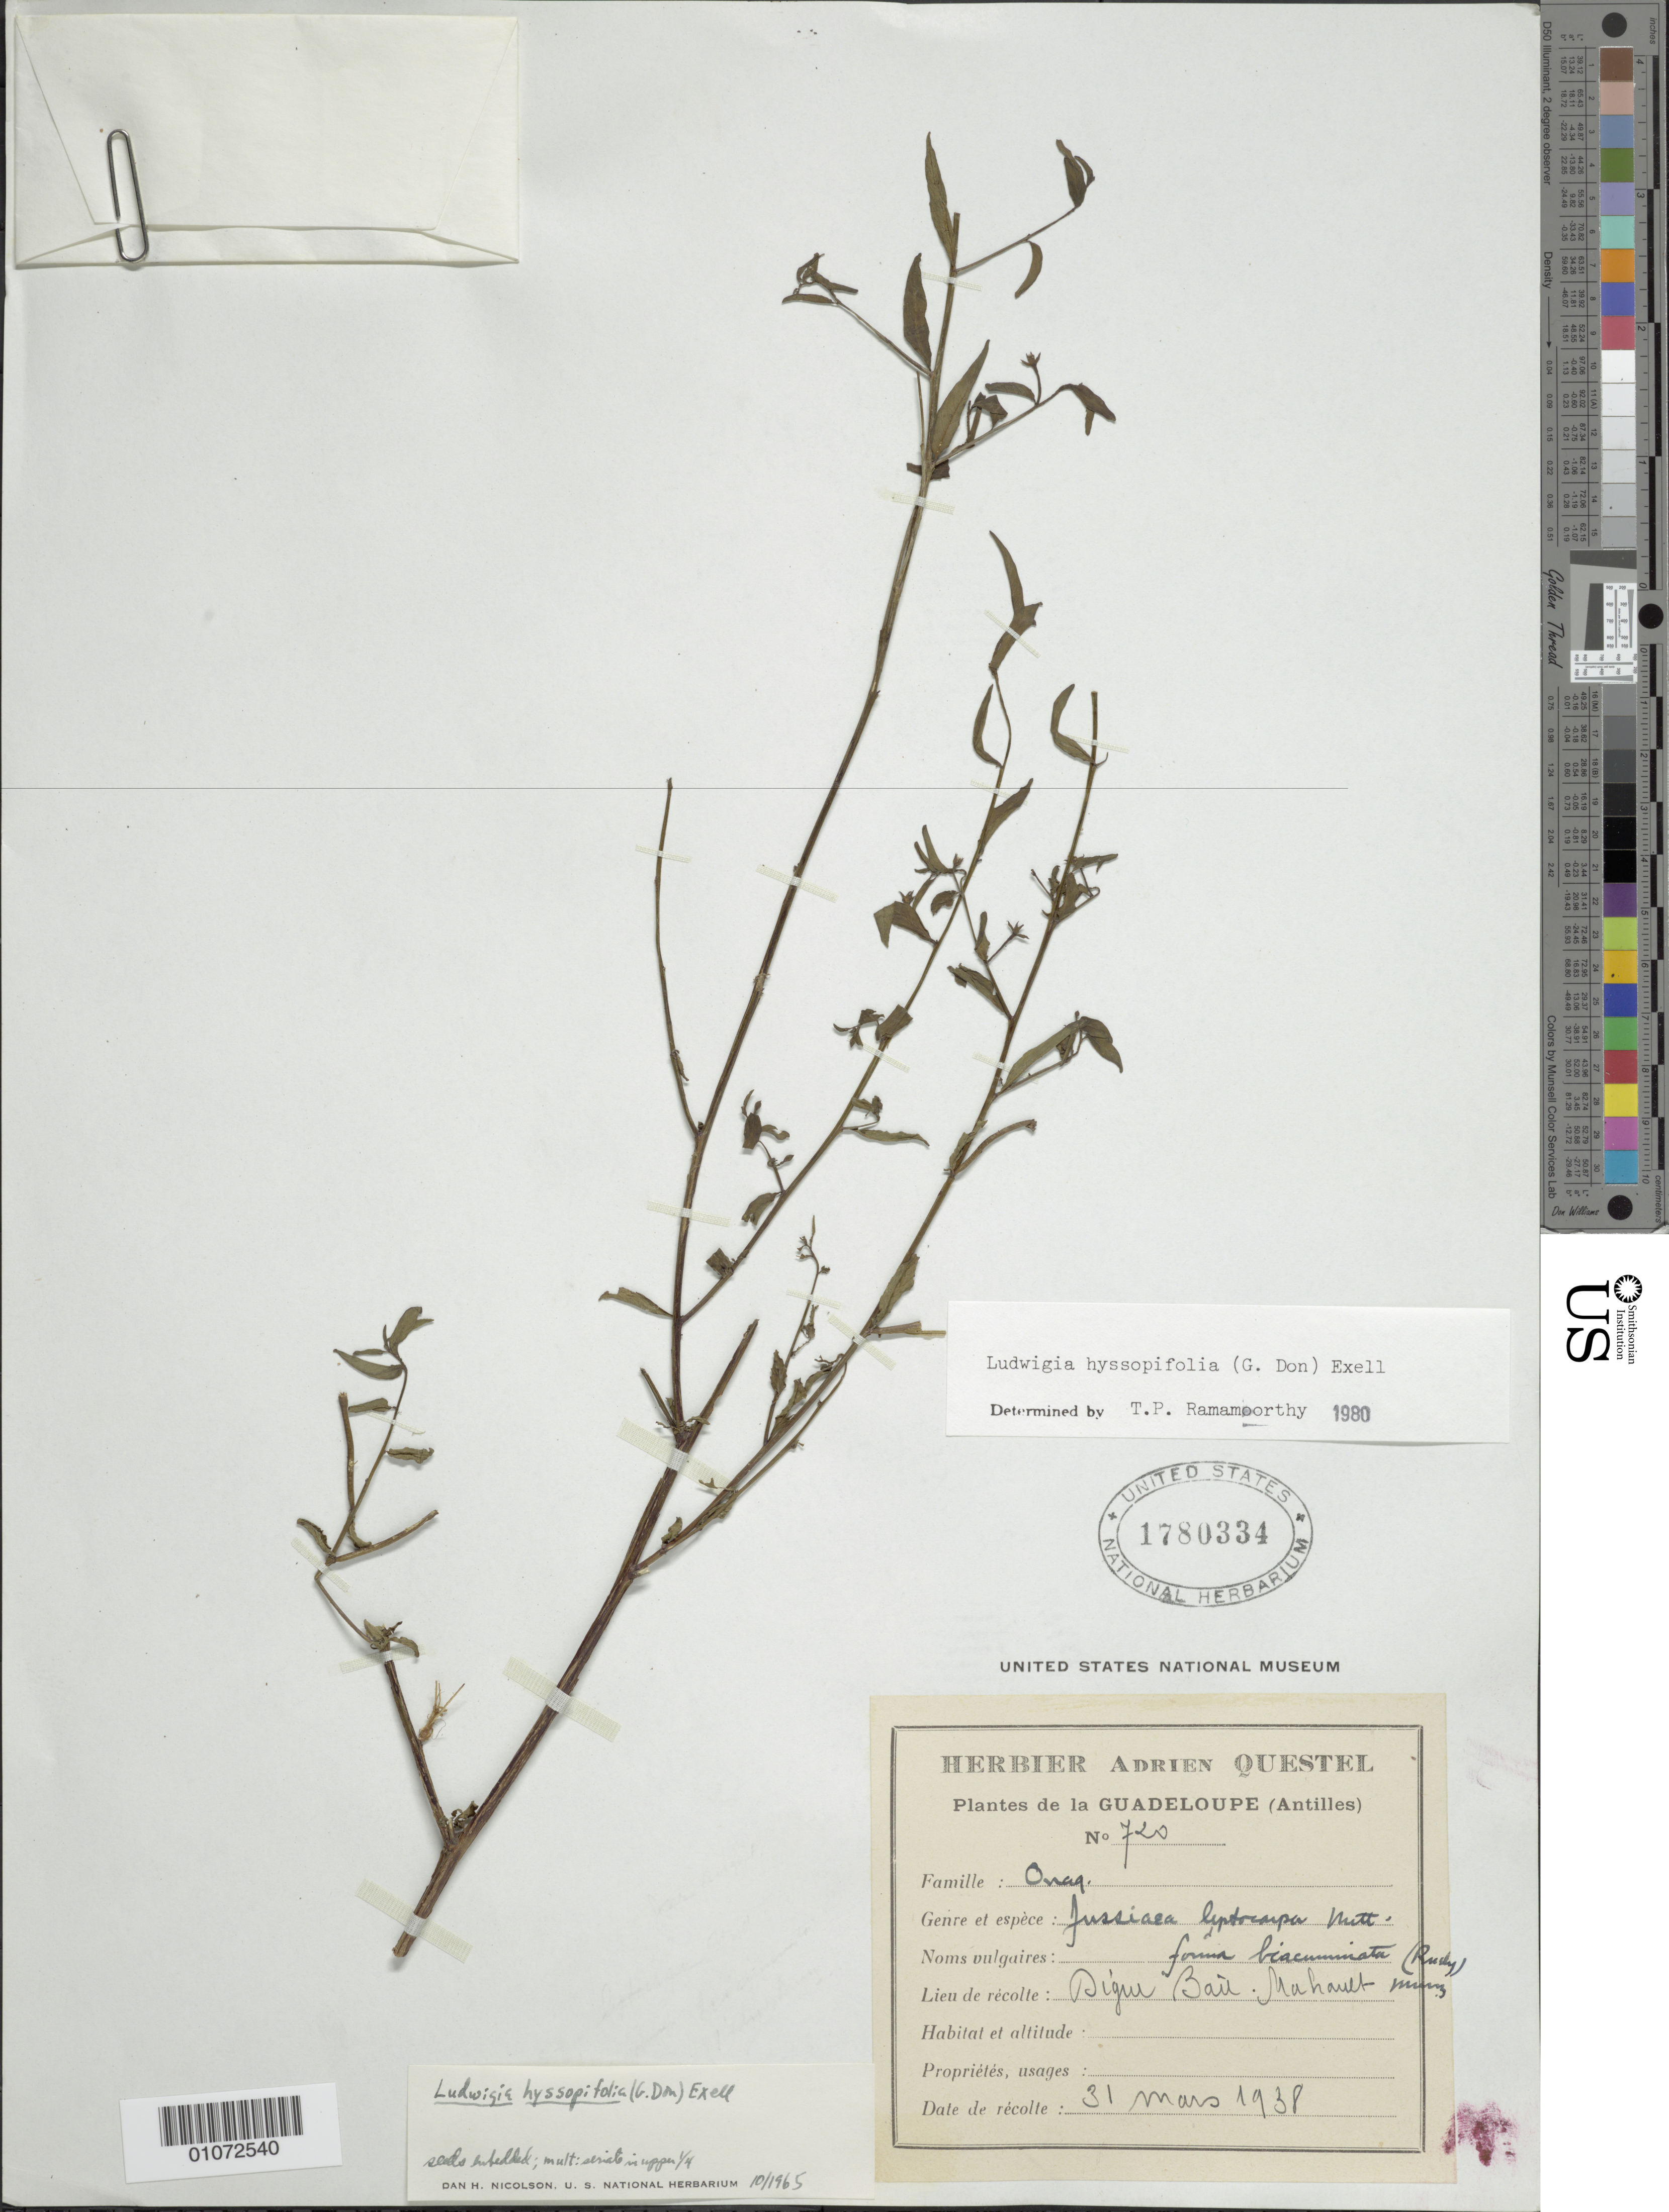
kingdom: Plantae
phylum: Tracheophyta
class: Magnoliopsida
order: Myrtales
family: Onagraceae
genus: Ludwigia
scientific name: Ludwigia hyssopifolia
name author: (G. Don) Exell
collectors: A. Questel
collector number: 720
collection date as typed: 31 Mar 1938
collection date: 1938-03-31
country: Guadeloupe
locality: Bain Mahault.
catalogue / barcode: US 1780334